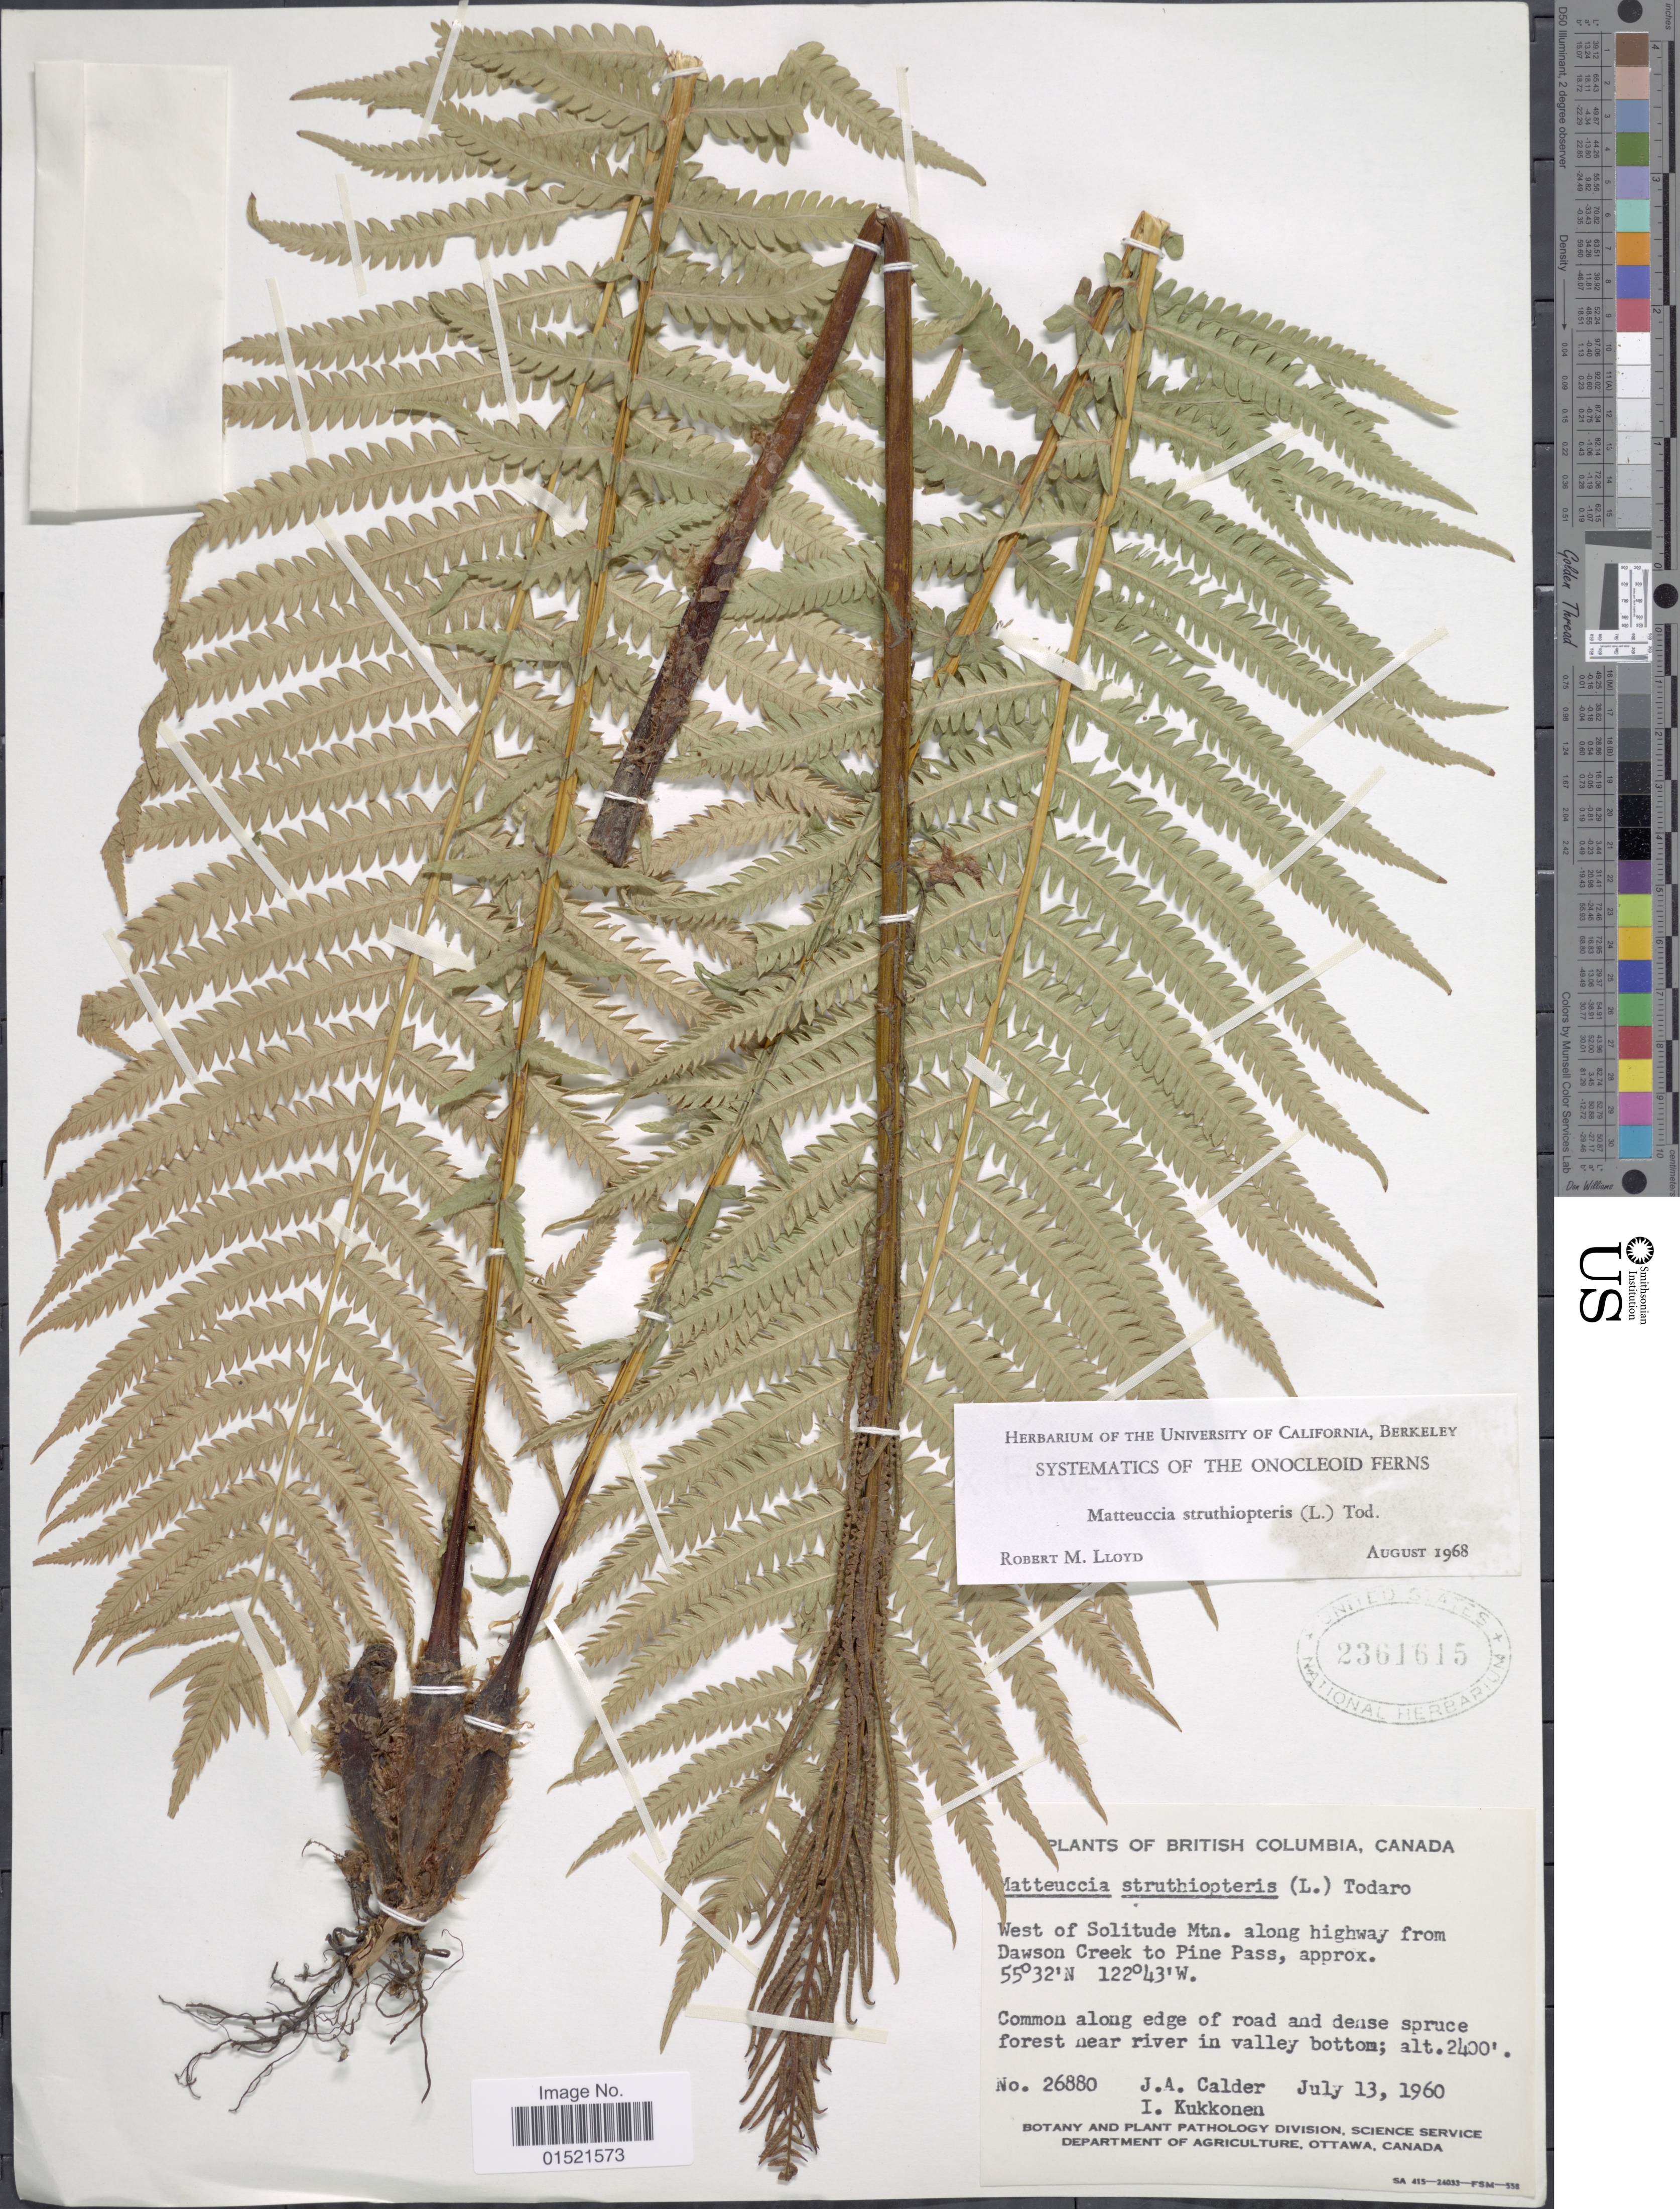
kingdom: Plantae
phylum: Tracheophyta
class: Polypodiopsida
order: Polypodiales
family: Onocleaceae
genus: Matteuccia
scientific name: Matteuccia struthiopteris var. pensylvanica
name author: (Willd.) C.V. Morton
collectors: J. A. Calder & I. Kukkonen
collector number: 26880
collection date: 1960-07-13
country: Canada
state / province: British Columbia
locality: West of Solitude Mtn., along highway from Dawson Creek to Pine Pass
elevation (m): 732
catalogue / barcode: US 2361615